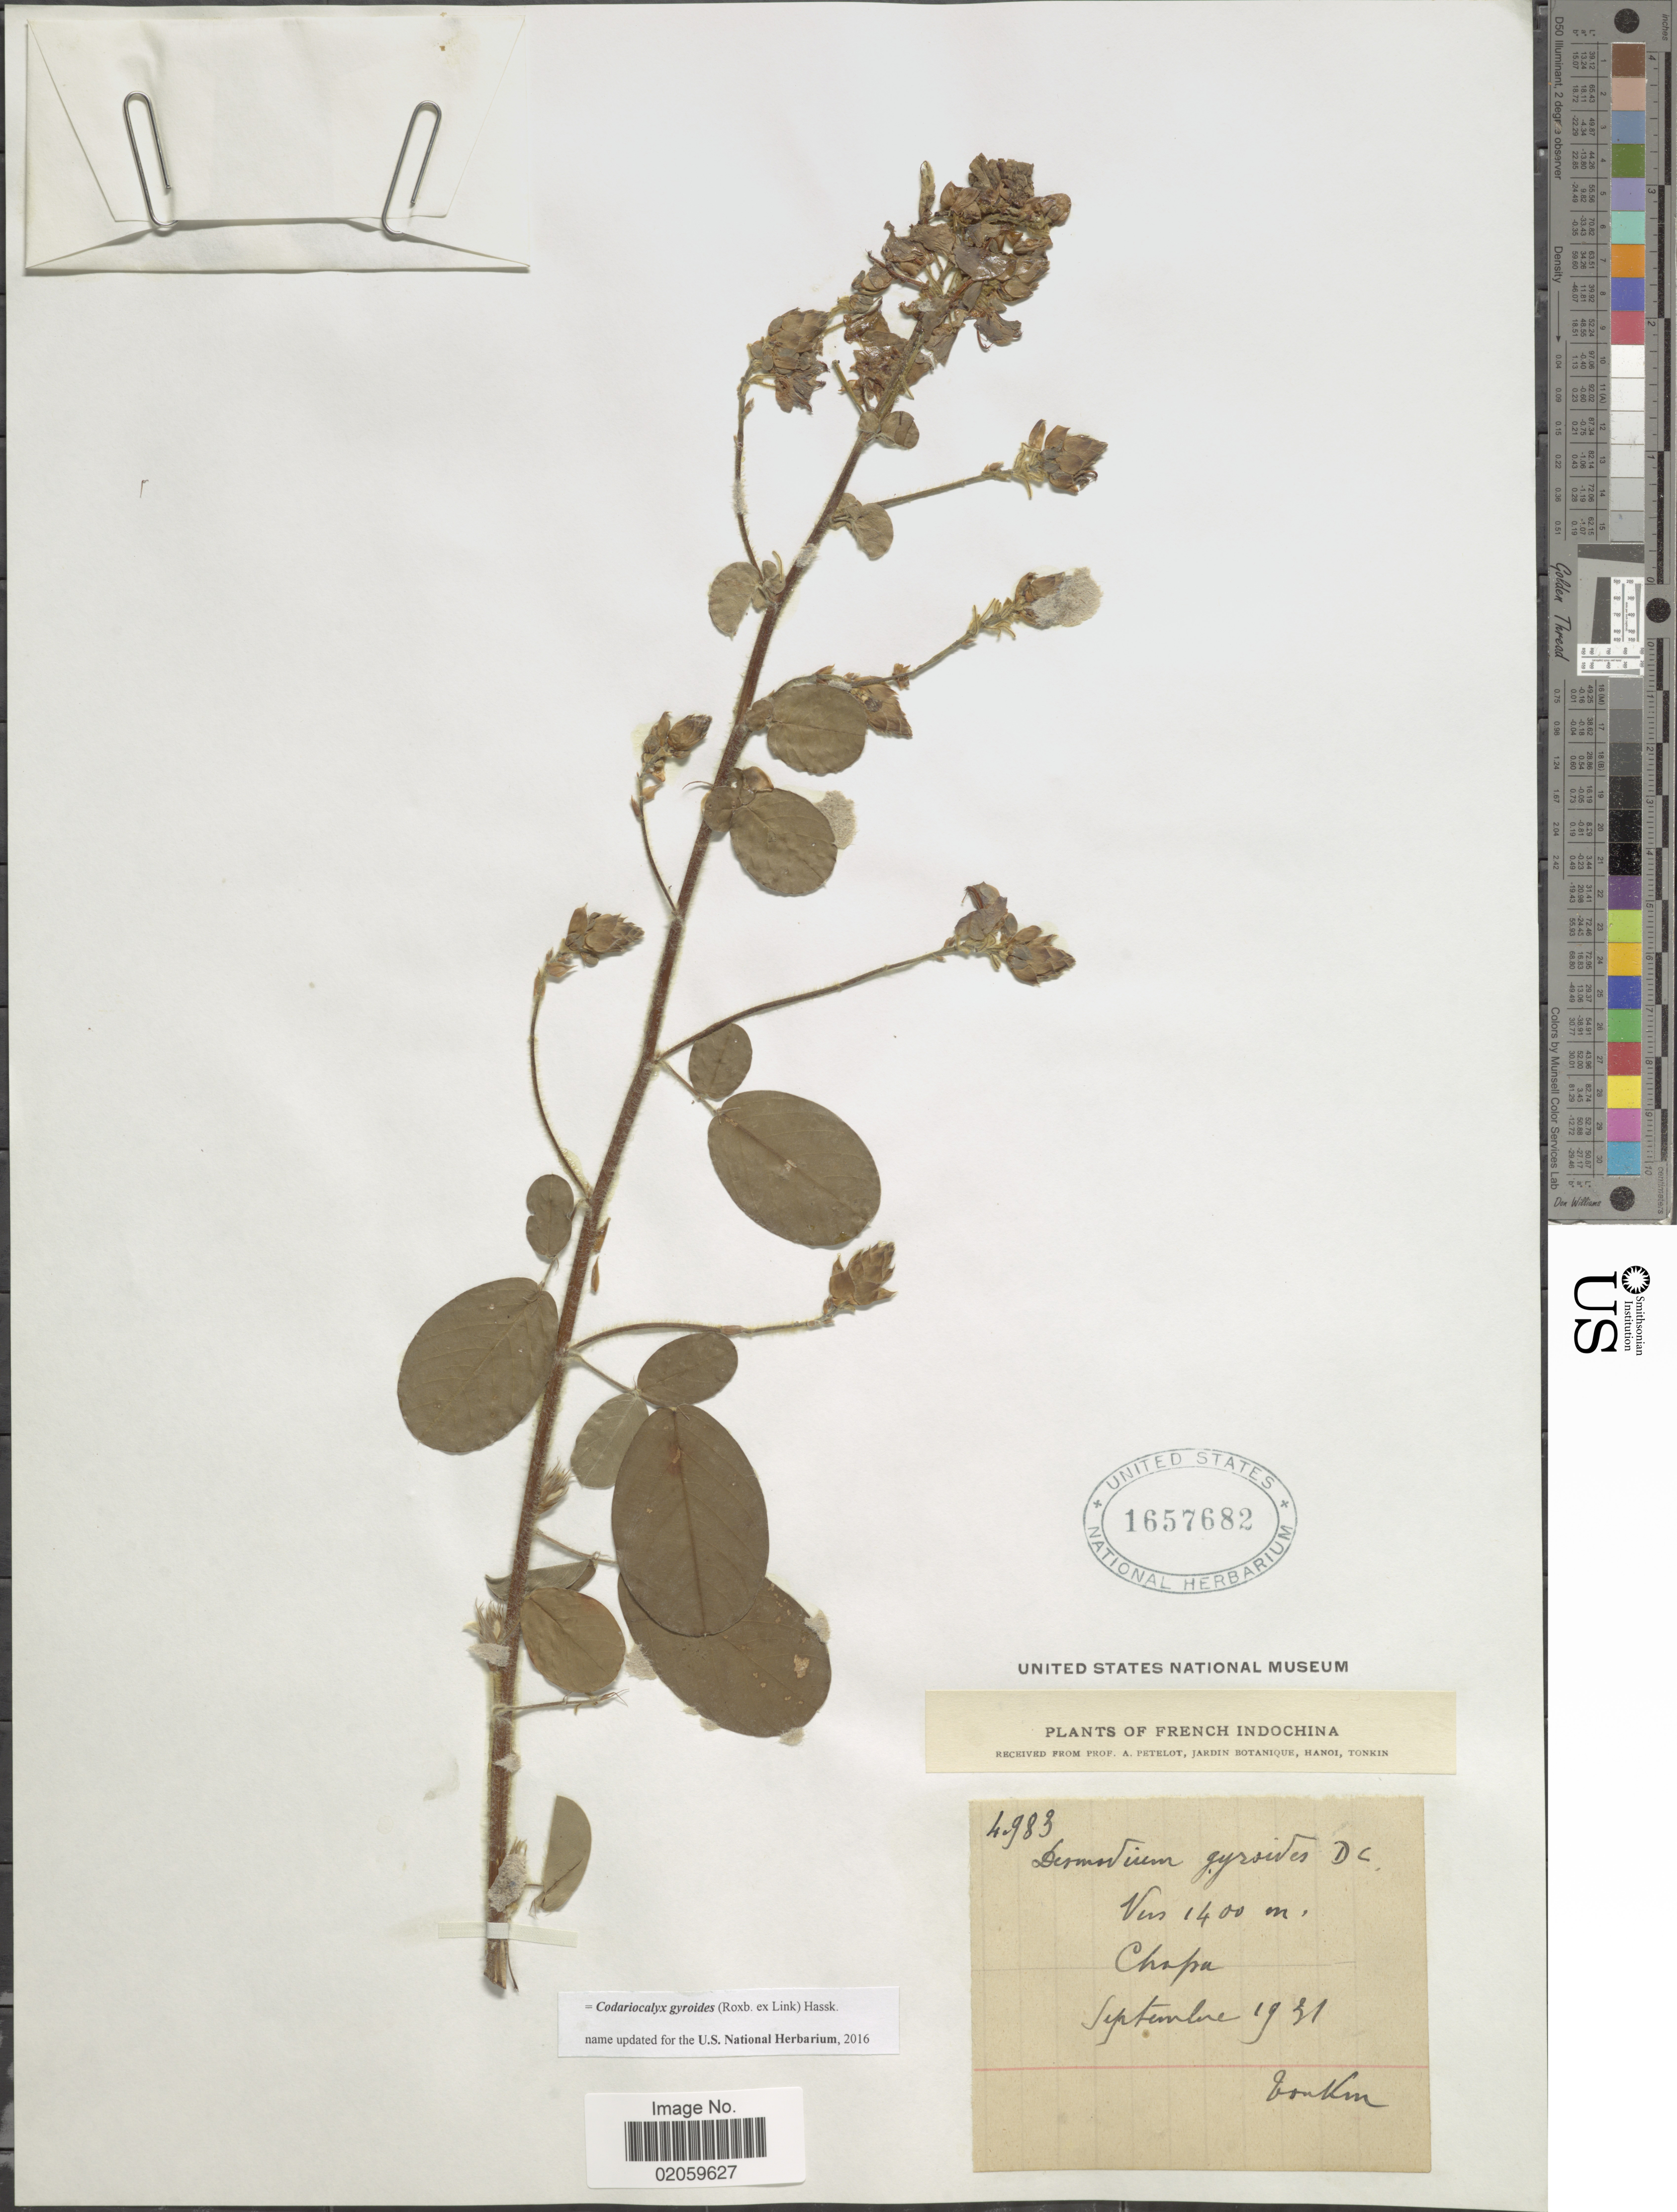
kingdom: Plantae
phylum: Tracheophyta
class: Magnoliopsida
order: Fabales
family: Fabaceae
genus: Codariocalyx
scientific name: Codariocalyx gyroides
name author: (Roxb. & Link) X.Y. Zhu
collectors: A. Petelot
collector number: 4983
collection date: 1931-09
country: Vietnam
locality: Tonkin. Chapa, French IndoChina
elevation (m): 1400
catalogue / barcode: US 1657682